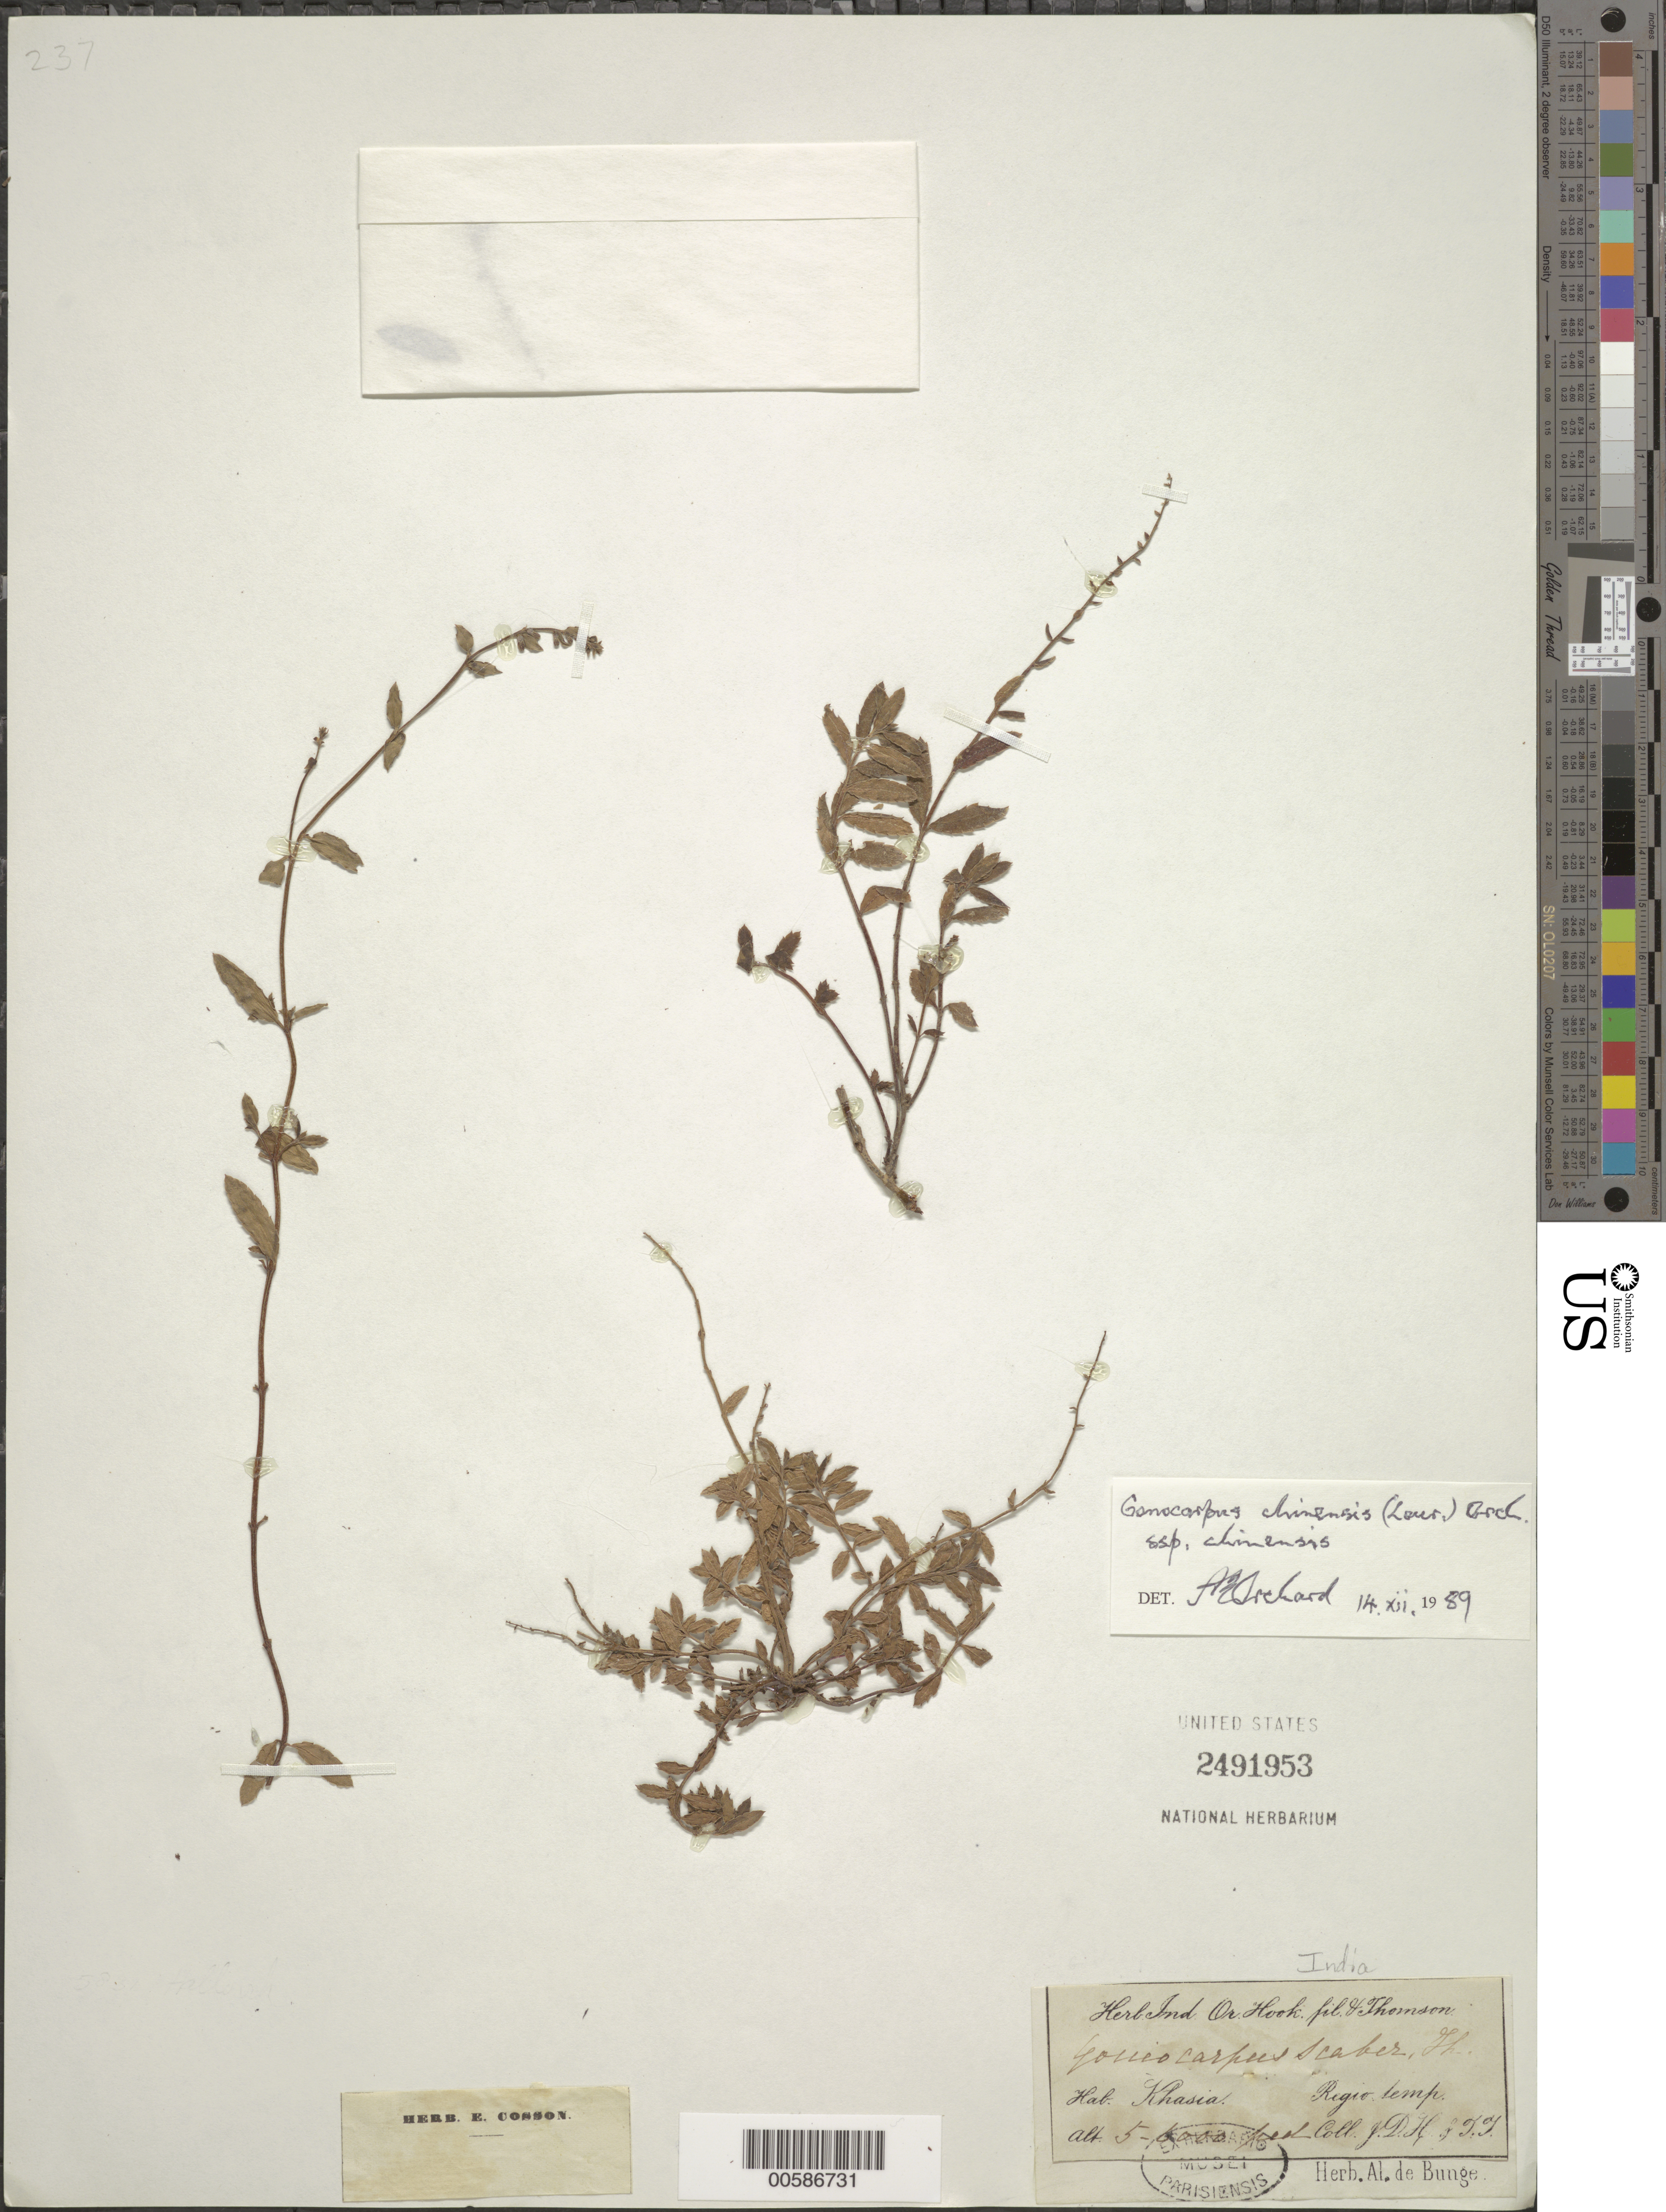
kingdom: Plantae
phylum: Tracheophyta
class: Magnoliopsida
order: Saxifragales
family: Haloragaceae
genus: Gonocarpus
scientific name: Gonocarpus chinensis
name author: (Lour.) Orchard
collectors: J. D. Hooker & T. Thomson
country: India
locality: Khasia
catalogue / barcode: US 2491953